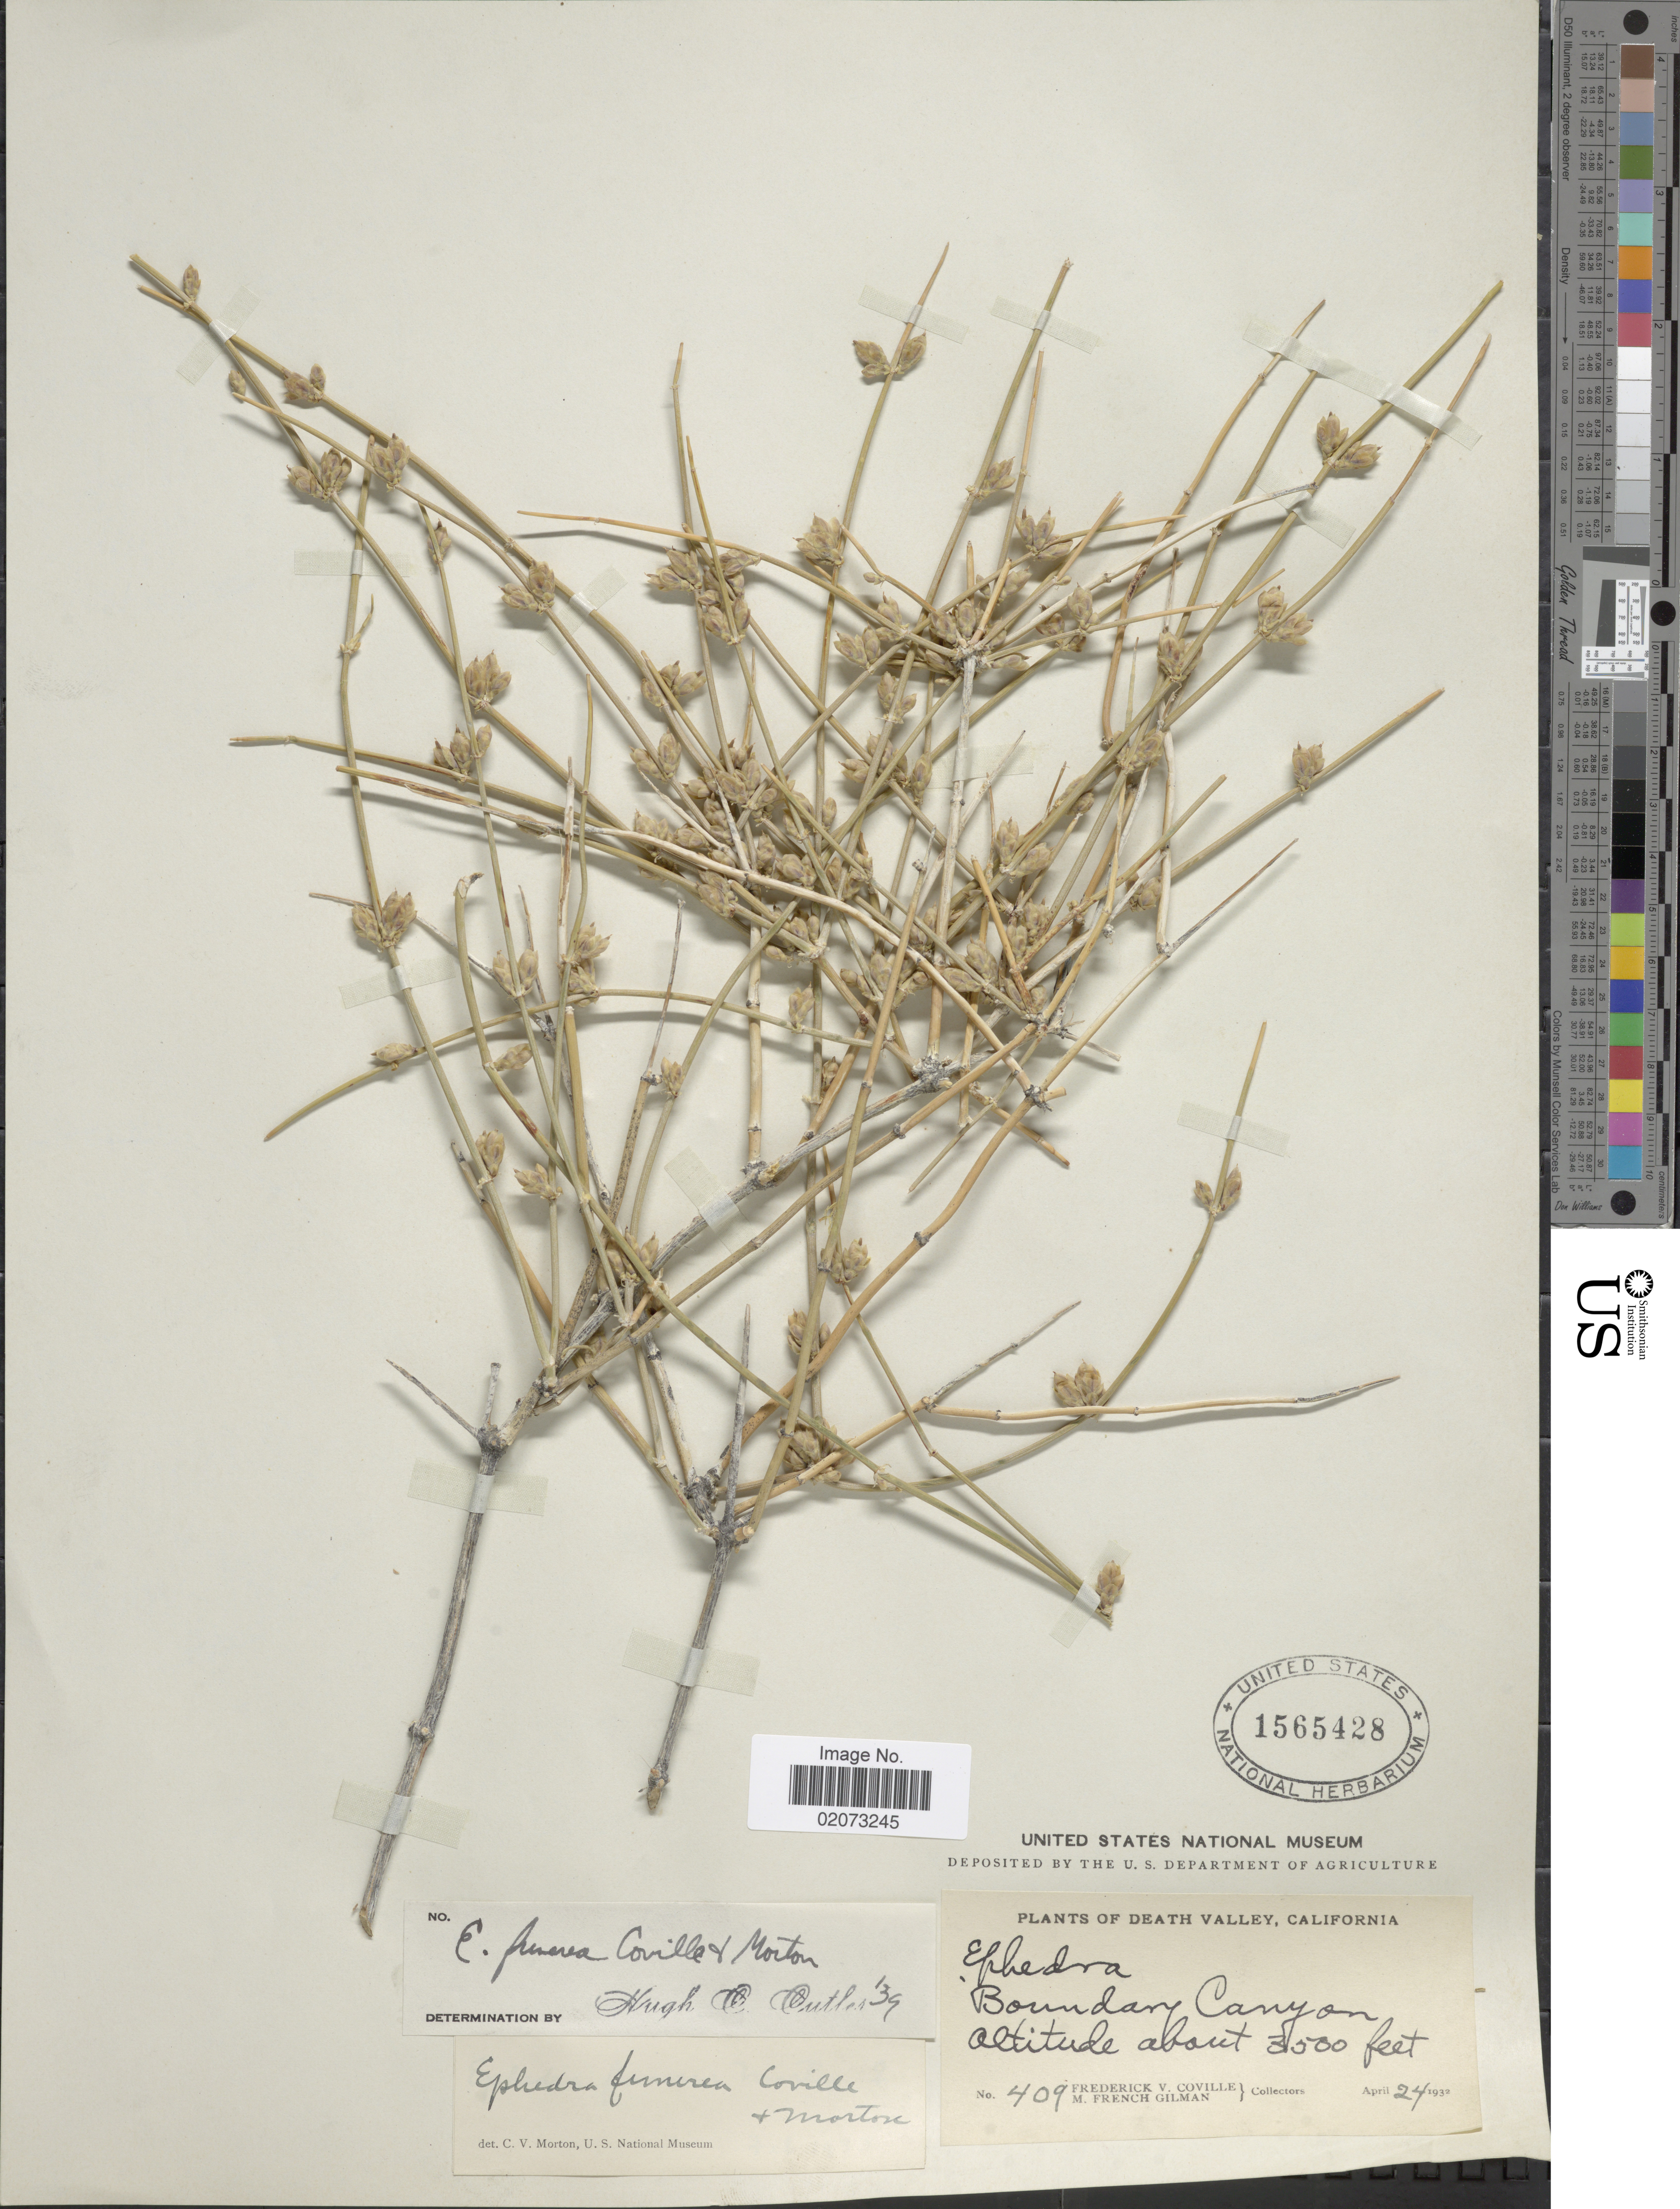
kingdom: Plantae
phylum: Tracheophyta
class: Gnetopsida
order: Ephedrales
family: Ephedraceae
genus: Ephedra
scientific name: Ephedra funerea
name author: Coville & C.V. Morton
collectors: F. V. Coville & M. F. Gilman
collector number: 409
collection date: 1932-04-24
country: United States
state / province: California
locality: Death Valley. Boundary Canyon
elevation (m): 1067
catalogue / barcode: US 1565428